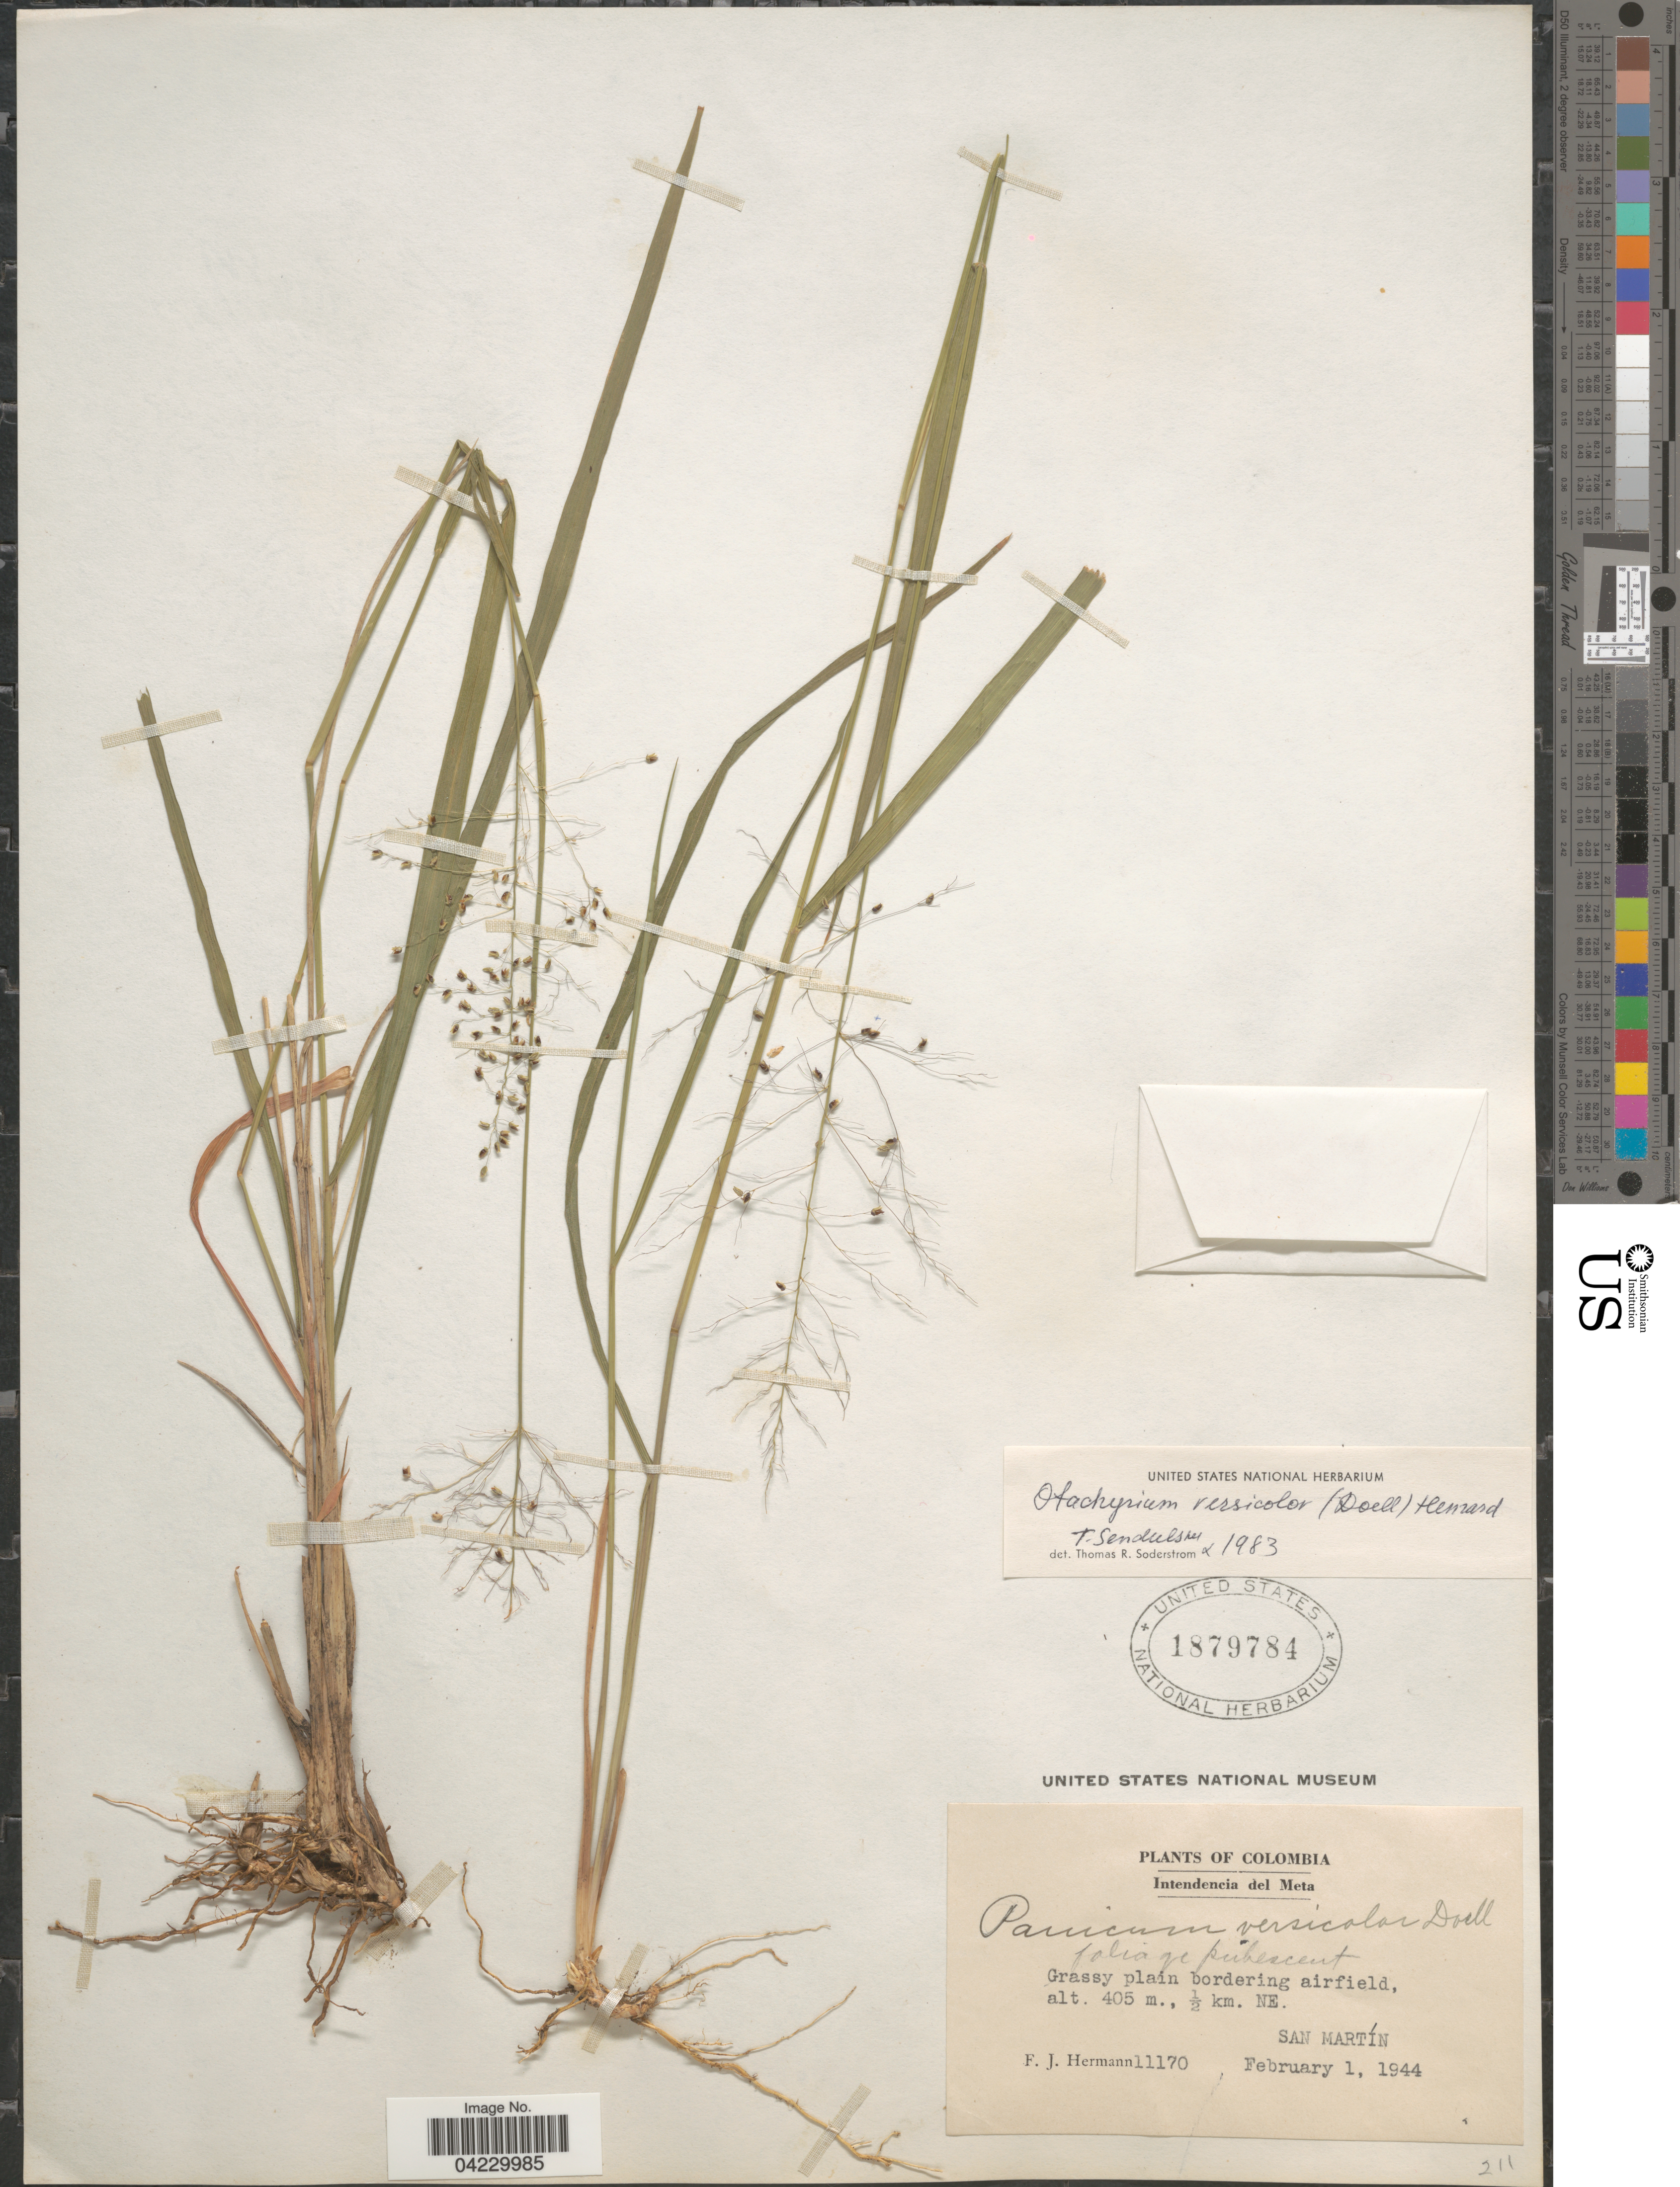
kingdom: Plantae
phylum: Tracheophyta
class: Liliopsida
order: Poales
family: Poaceae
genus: Otachyrium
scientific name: Otachyrium versicolor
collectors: F. J. Hermann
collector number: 11170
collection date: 1944-02-01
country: Colombia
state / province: Meta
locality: Intendencia del Meta. Grassy plain bordering airfield, ½ km. NE San Martín.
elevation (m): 405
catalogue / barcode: US 1879784